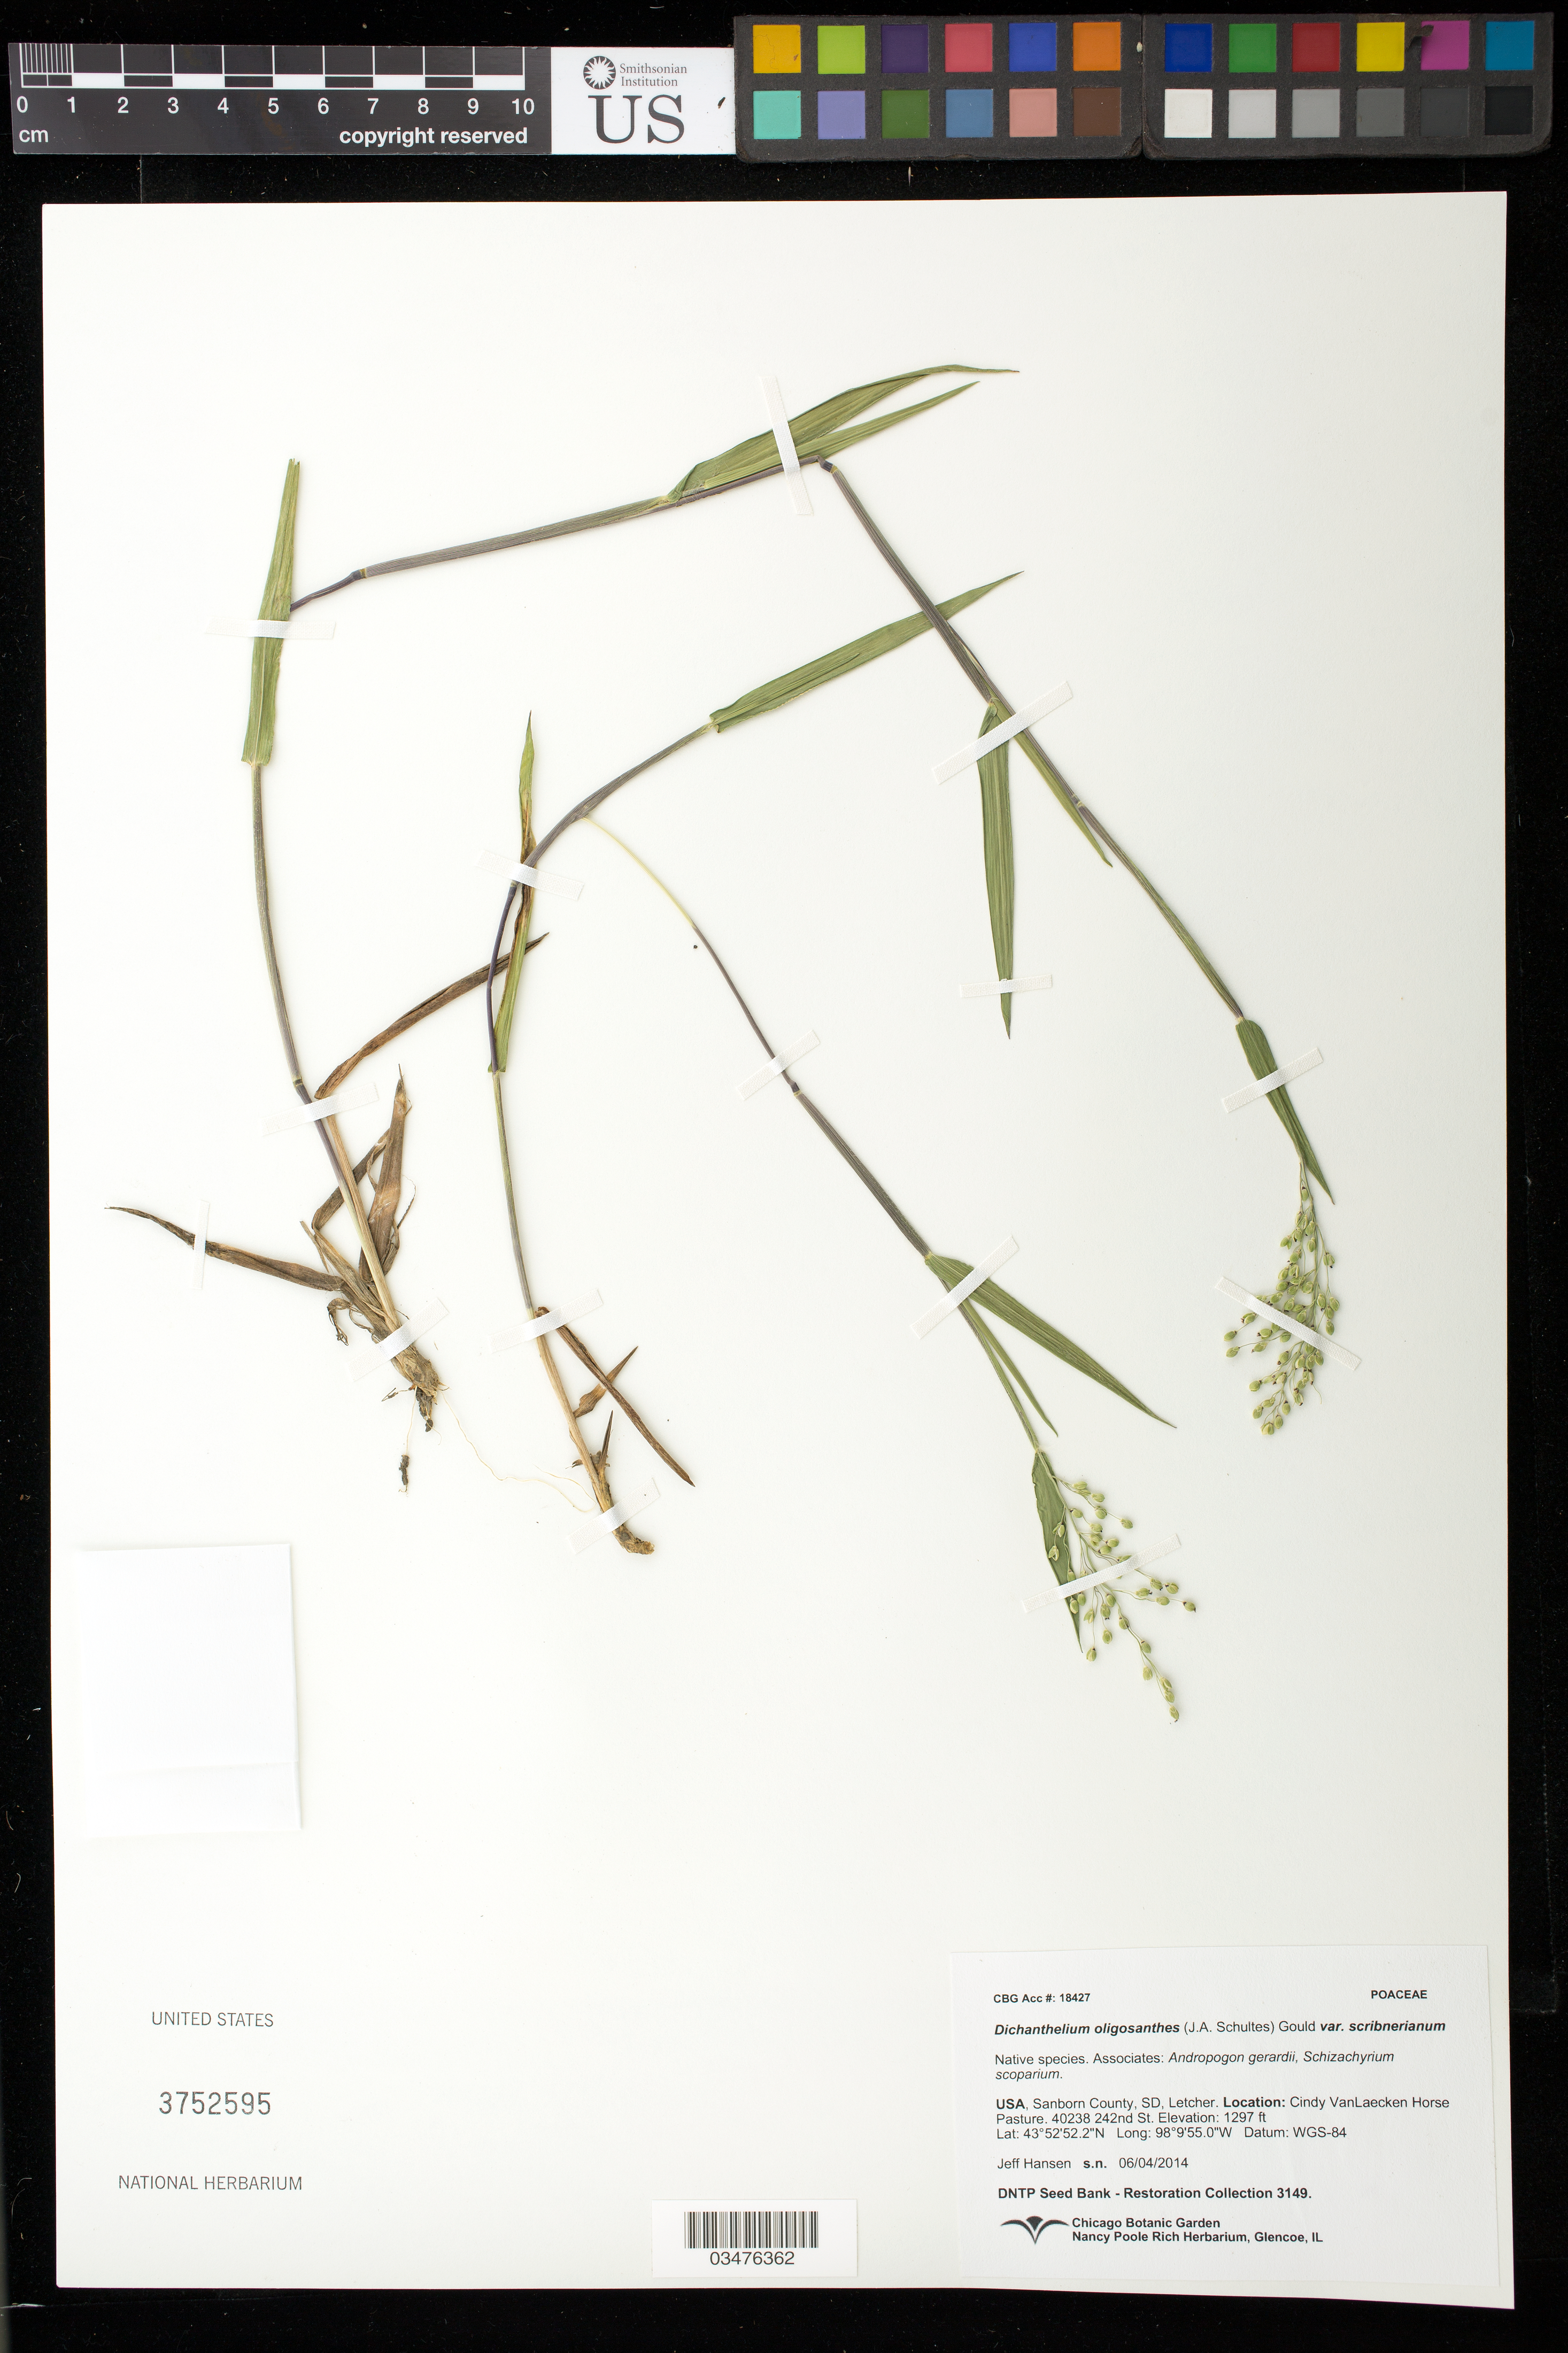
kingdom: Plantae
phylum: Tracheophyta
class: Liliopsida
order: Poales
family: Poaceae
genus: Dichanthelium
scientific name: Dichanthelium oligosanthes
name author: (Schult.) Gould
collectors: J. Hansen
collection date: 2014-06-04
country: United States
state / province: South Dakota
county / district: Sanborn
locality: Letcher. Cindy VanLaecken Horse Pasture.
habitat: With Andropogon gerardii, Schizachyrim scoparium.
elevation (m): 395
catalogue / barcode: US 3752595